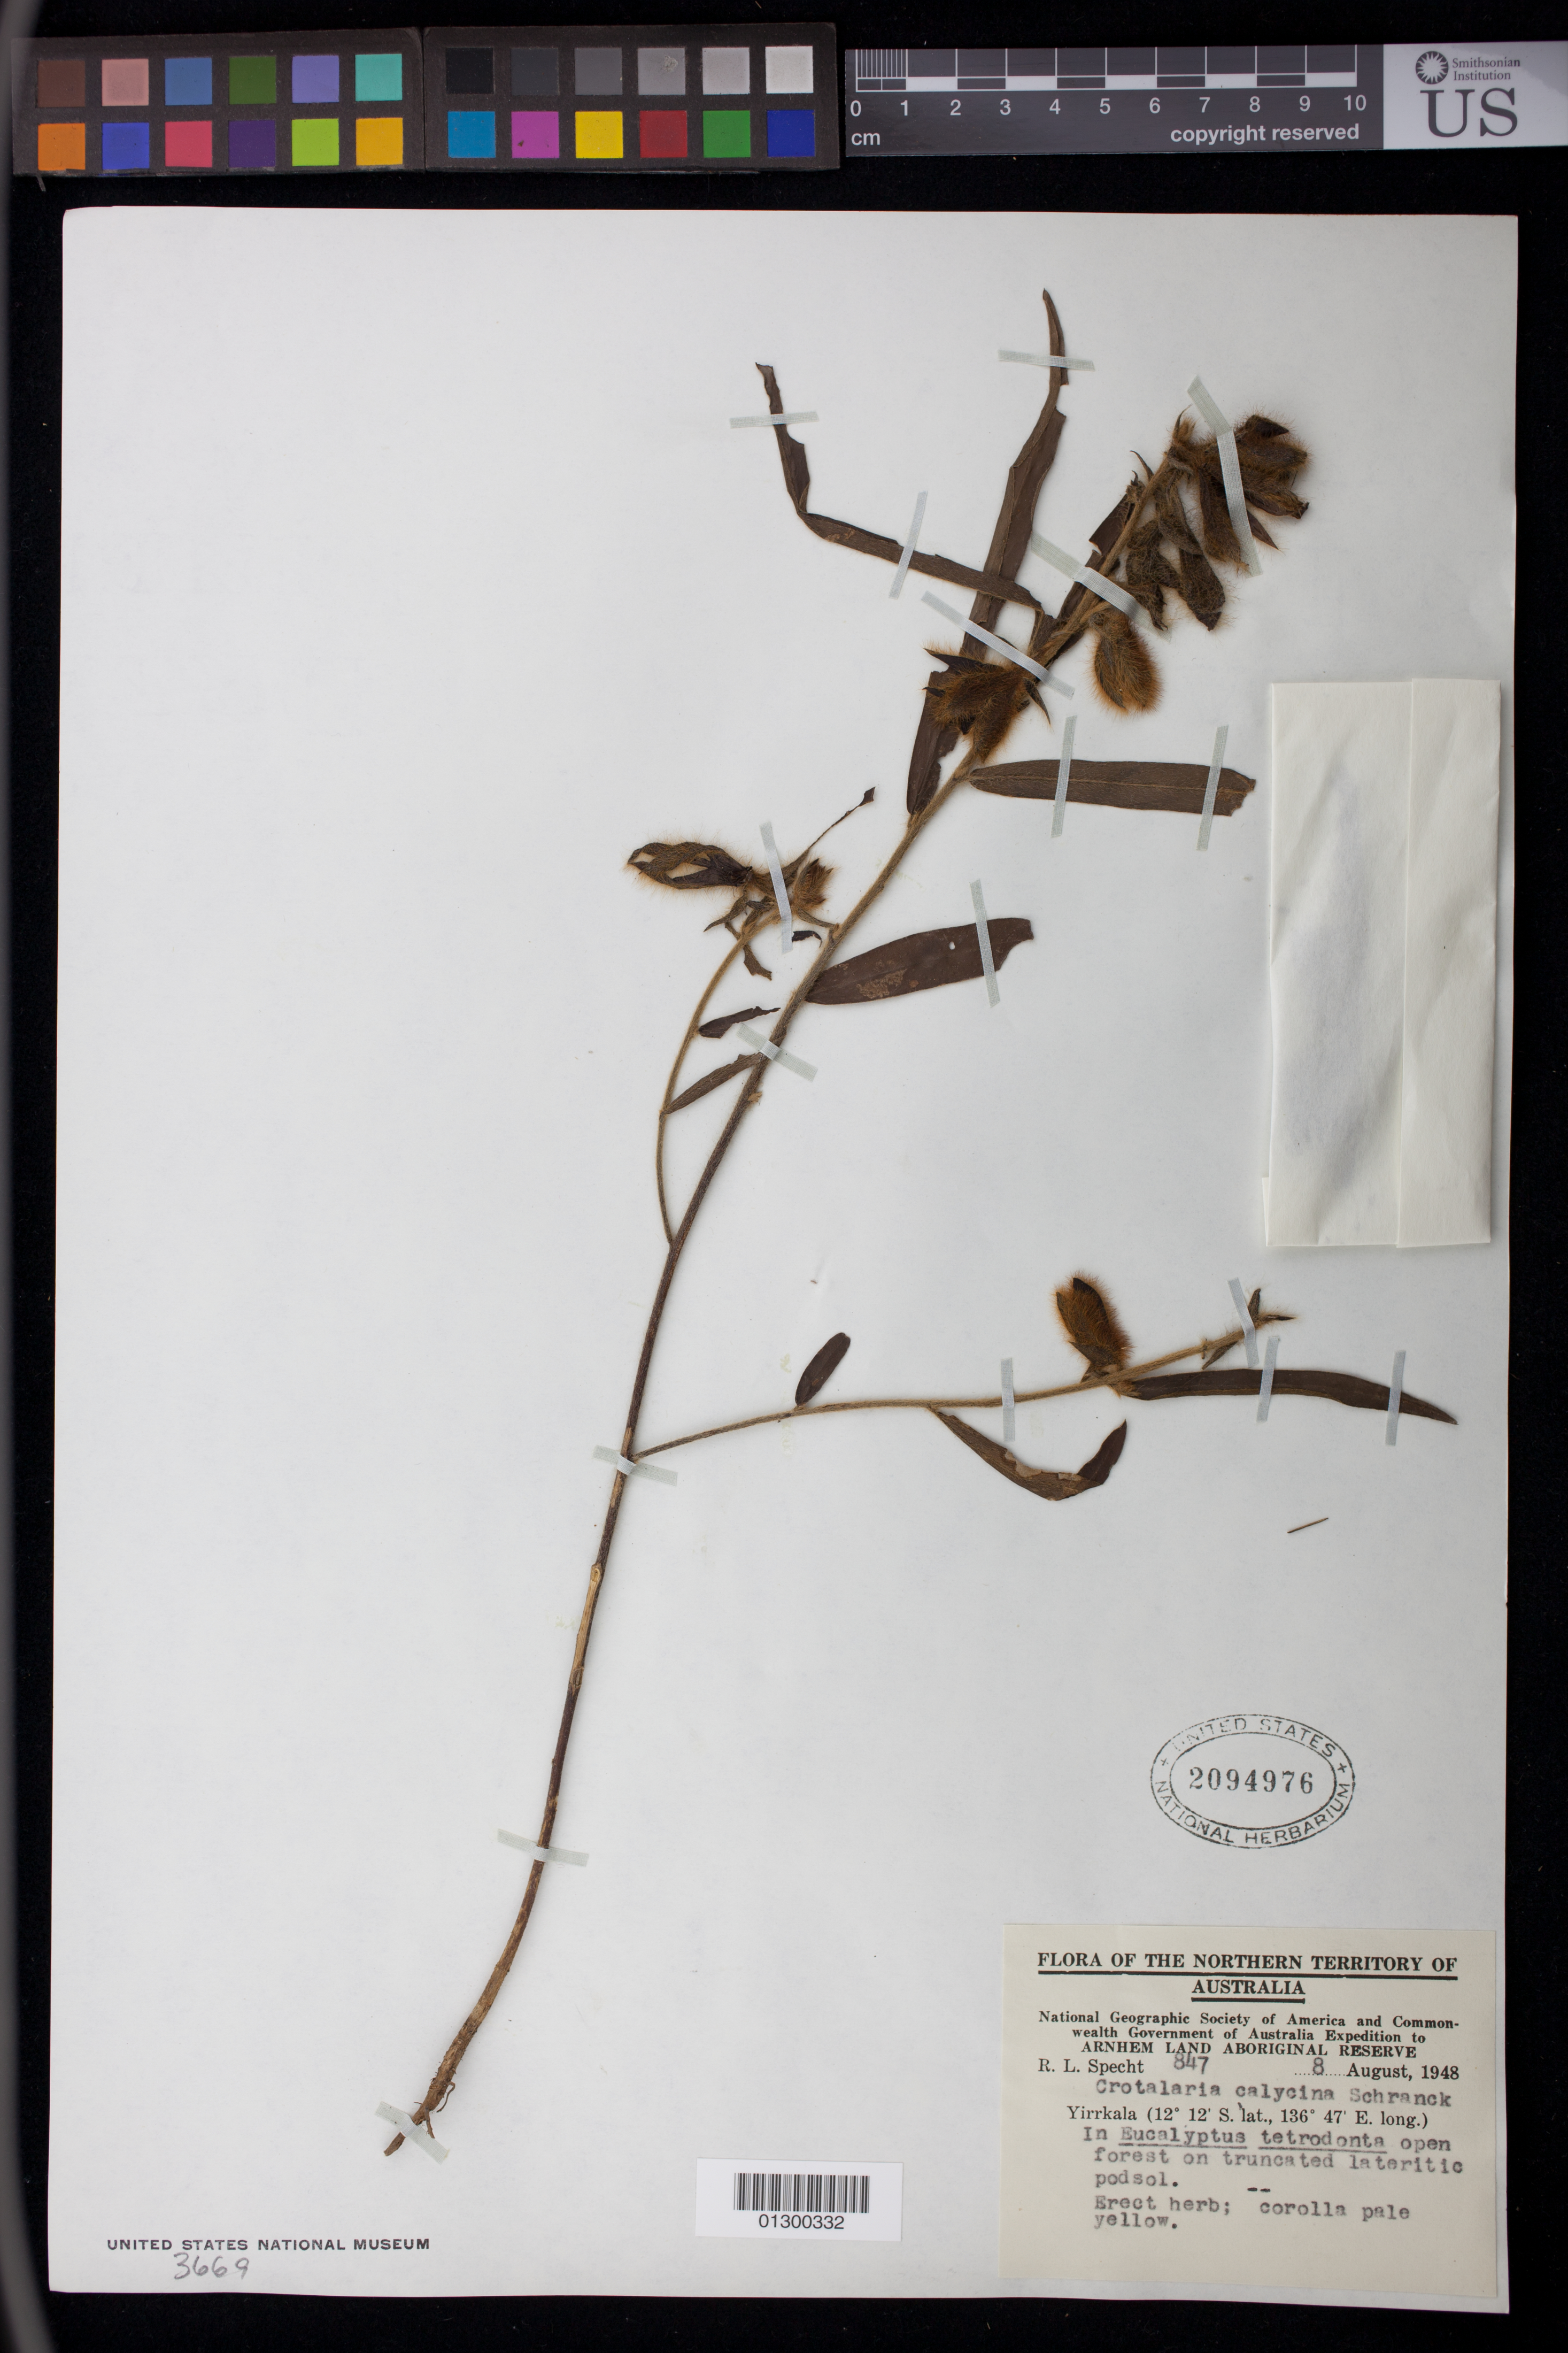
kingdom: Plantae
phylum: Tracheophyta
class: Magnoliopsida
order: Fabales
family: Fabaceae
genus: Crotalaria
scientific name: Crotalaria calycina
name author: Schrank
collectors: R. L. Specht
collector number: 847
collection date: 1948-08-08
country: Australia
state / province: Northern Territory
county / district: East Arnhem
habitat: In Eucalyptus tetrodonta open forest on truncated lateritic podsol.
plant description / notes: Erect herb; corolla pale yellow.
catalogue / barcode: US 2094976